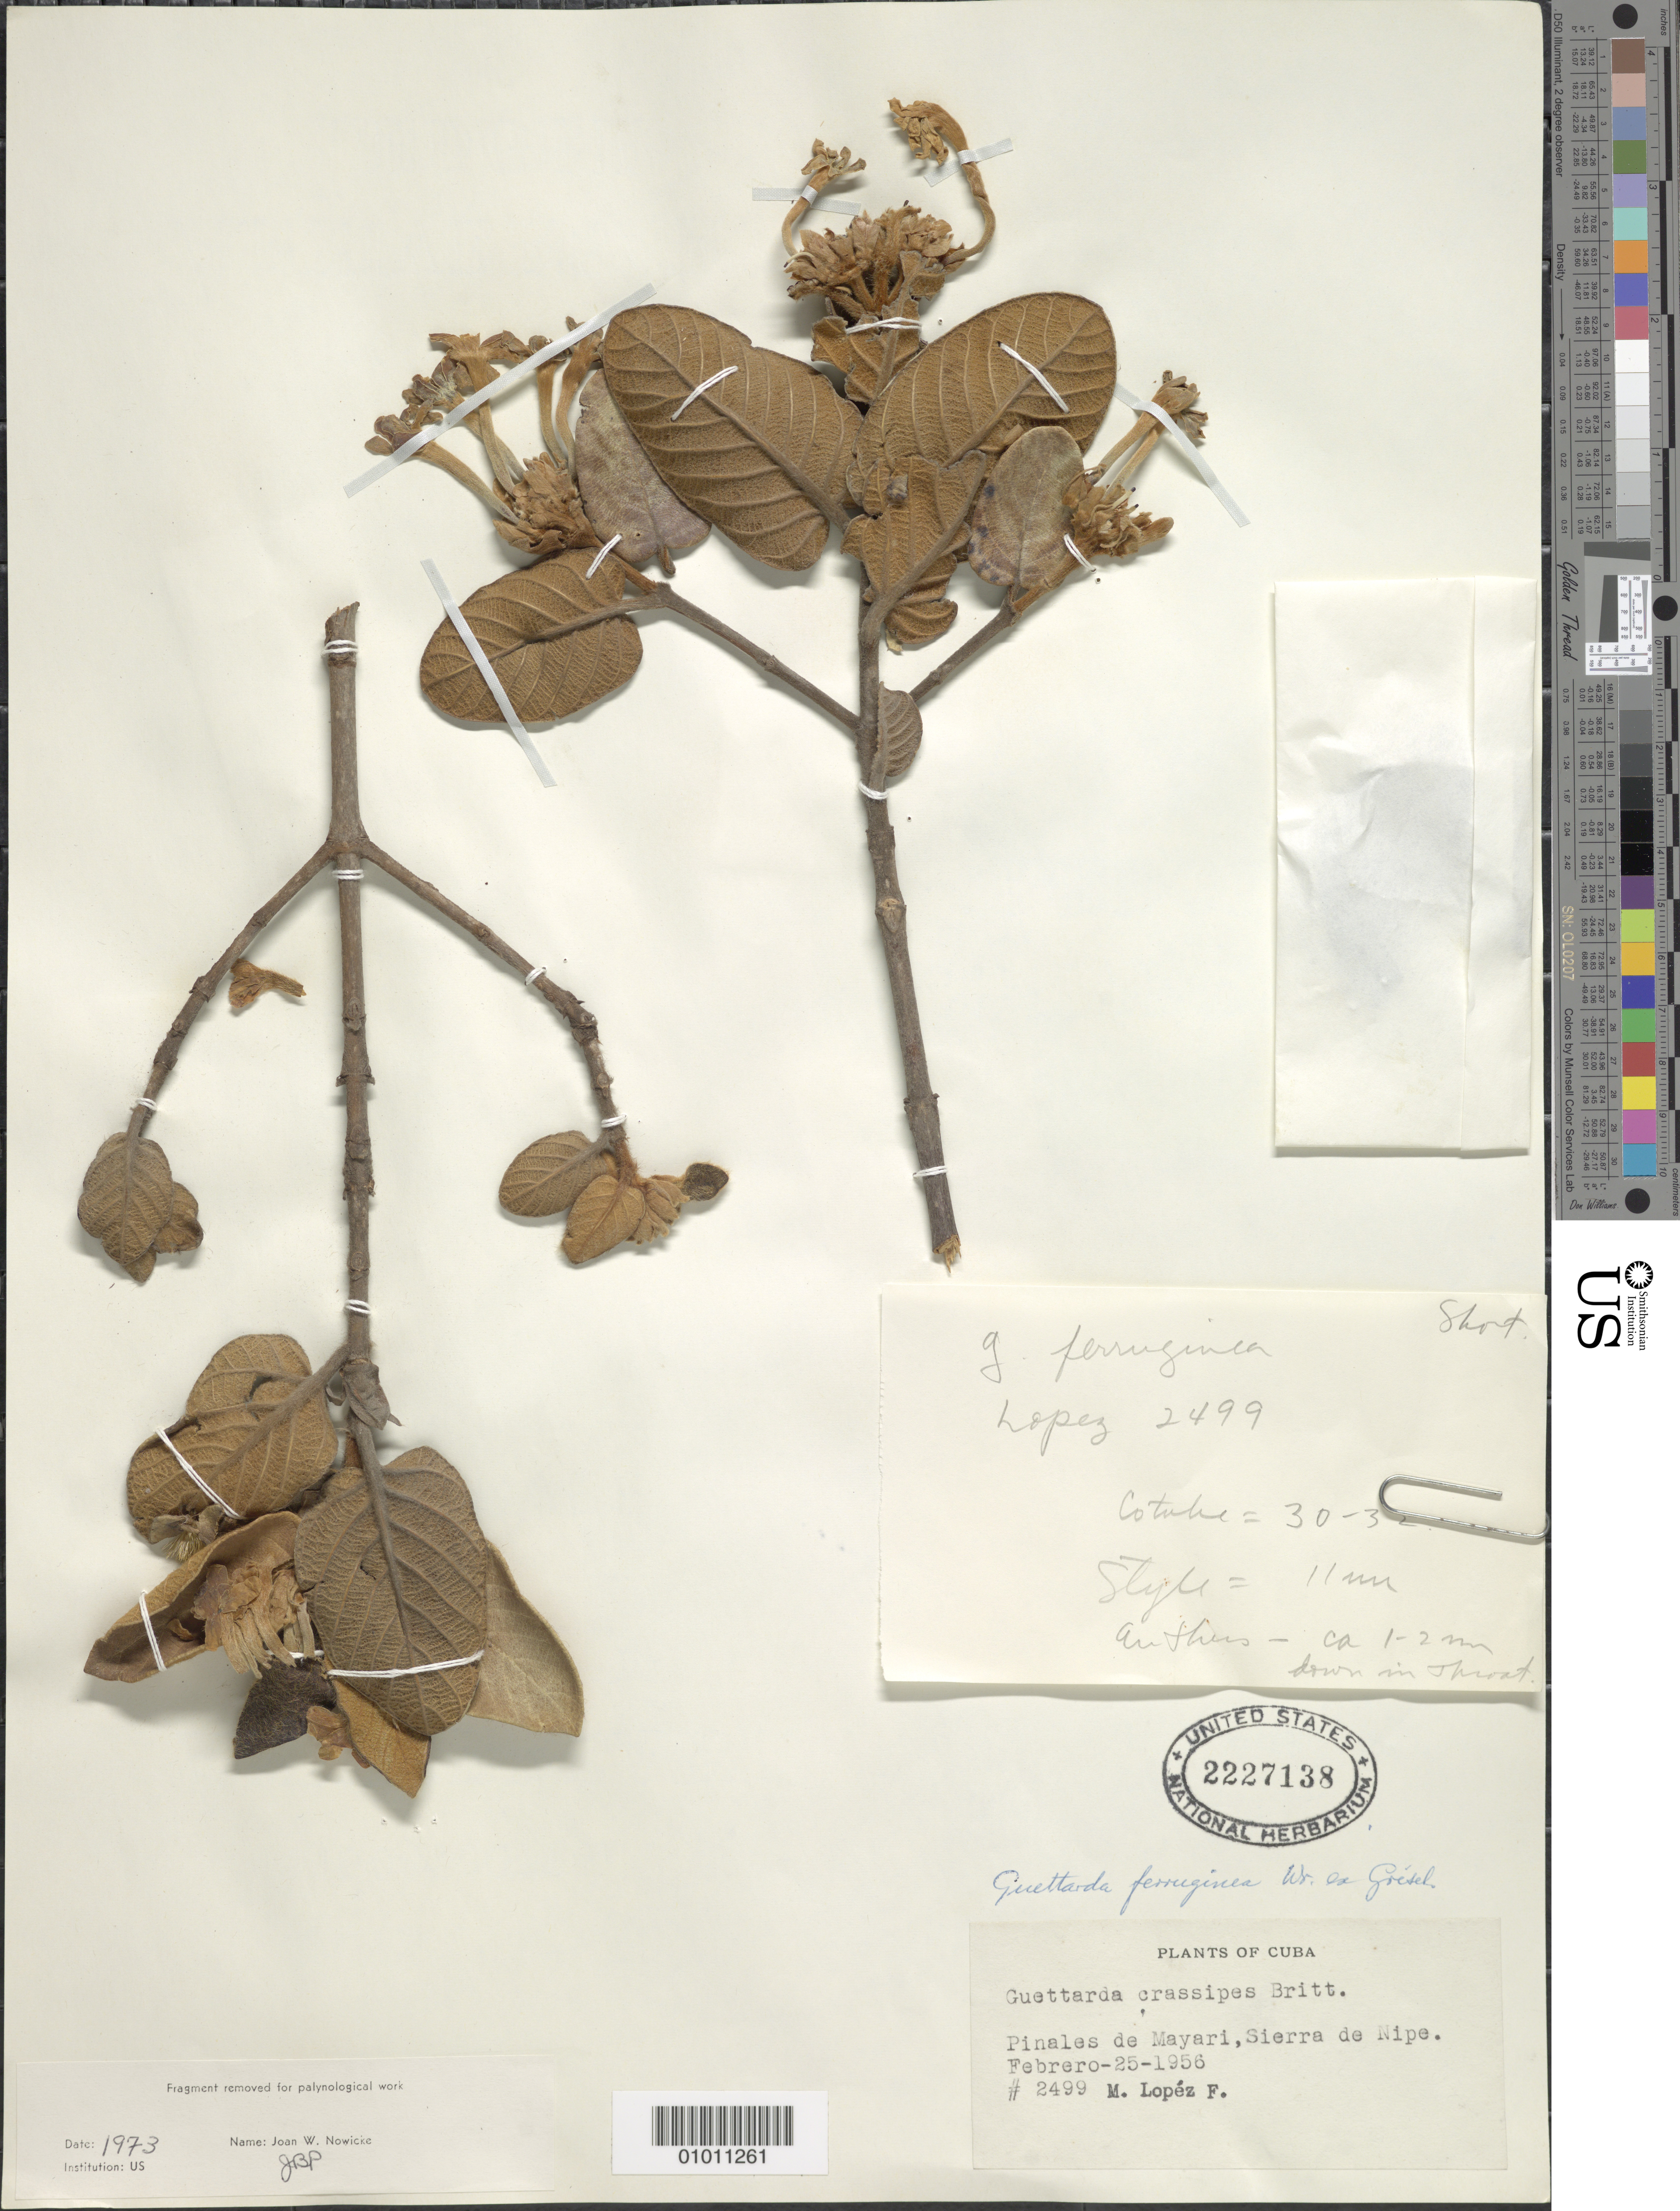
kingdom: Plantae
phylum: Tracheophyta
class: Magnoliopsida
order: Gentianales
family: Rubiaceae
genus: Guettarda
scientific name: Guettarda ferruginea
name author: Griseb.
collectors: M. López Figueiras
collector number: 2499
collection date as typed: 25 Feb 1956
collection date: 1956-02-25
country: Cuba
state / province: Holguín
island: Cuba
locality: Pinales de Mayari, Sierra de Nipe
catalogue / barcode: US 2227138